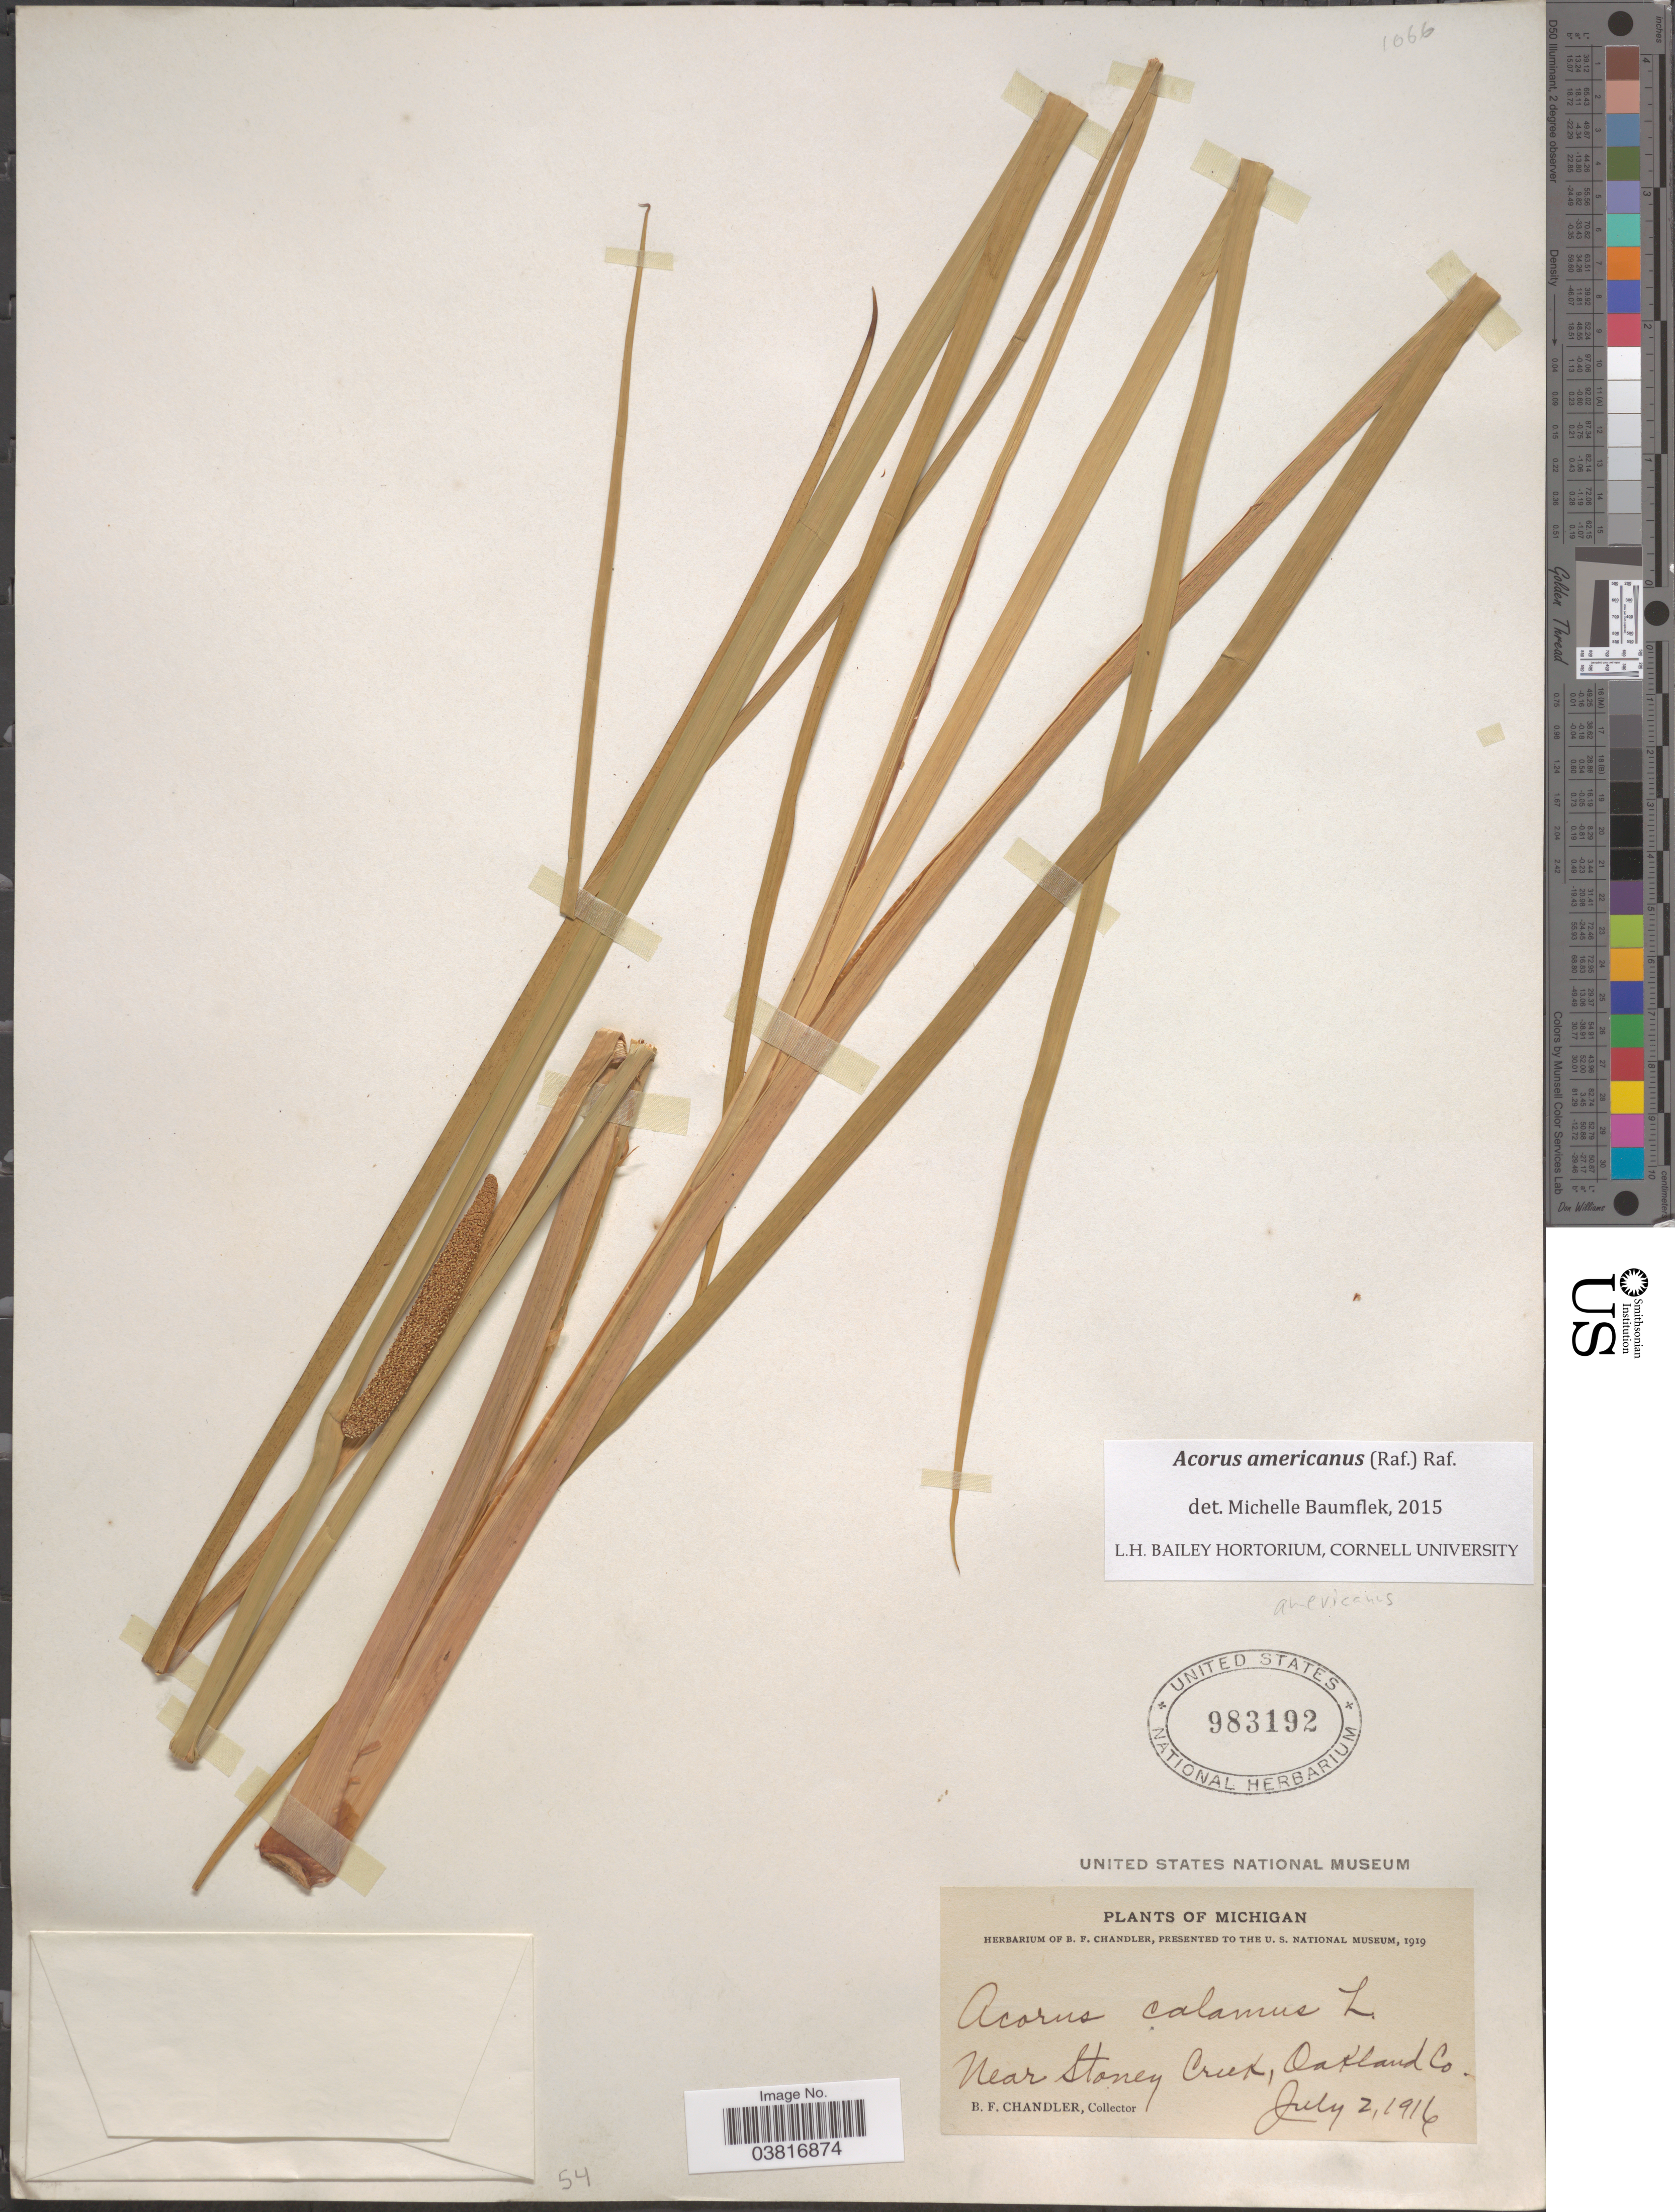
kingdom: Plantae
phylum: Tracheophyta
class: Liliopsida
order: Acorales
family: Acoraceae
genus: Acorus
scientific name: Acorus americanus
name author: (Raf.) Raf.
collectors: B. F. Chandler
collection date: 1916-07-02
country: United States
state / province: Michigan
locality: Near Stoney Creek, Oakland Co.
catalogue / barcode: US 983192